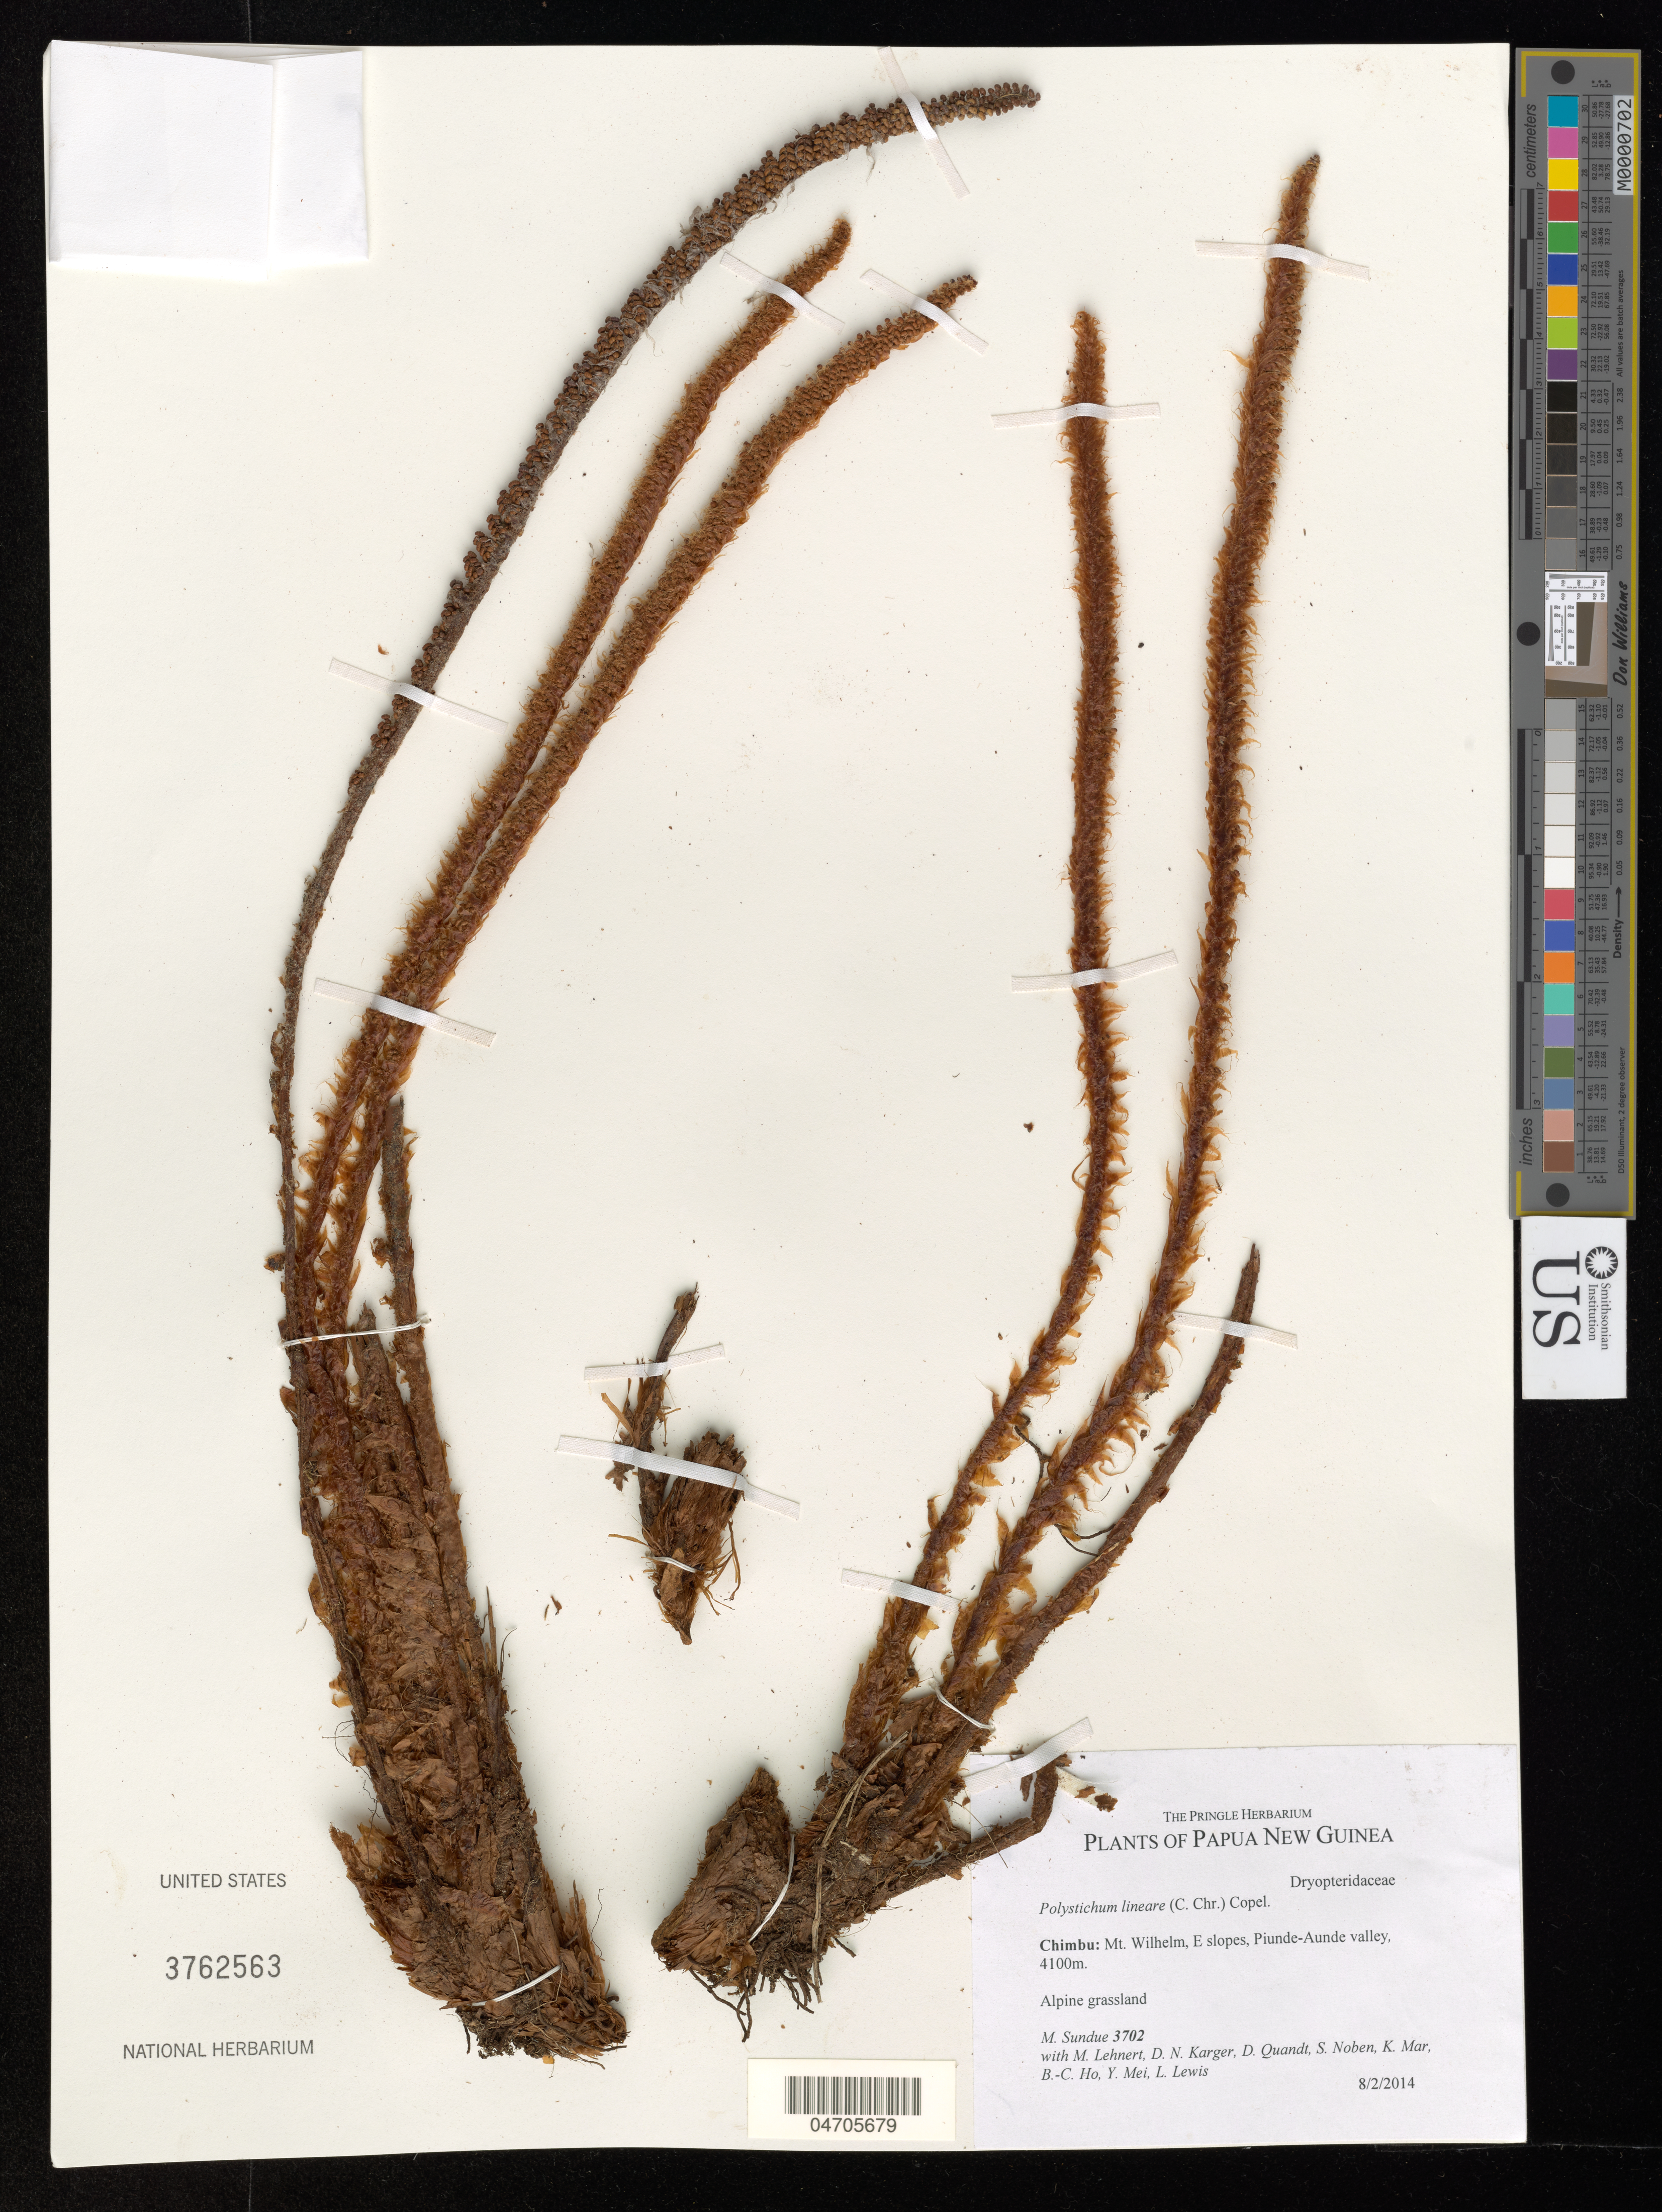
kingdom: Plantae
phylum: Tracheophyta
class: Polypodiopsida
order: Polypodiales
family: Dryopteridaceae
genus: Polystichum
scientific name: Polystichum lineare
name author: (C. Chr.) Copel.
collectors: M. Sundue, M. Lehnert, D. Karger & D. Quandt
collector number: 3702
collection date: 2014-02-08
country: Papua New Guinea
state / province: Chimbu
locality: Mt. Wilhelm, E slopes, Piunde-Aunde valley.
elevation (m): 4100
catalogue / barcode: US 3762563